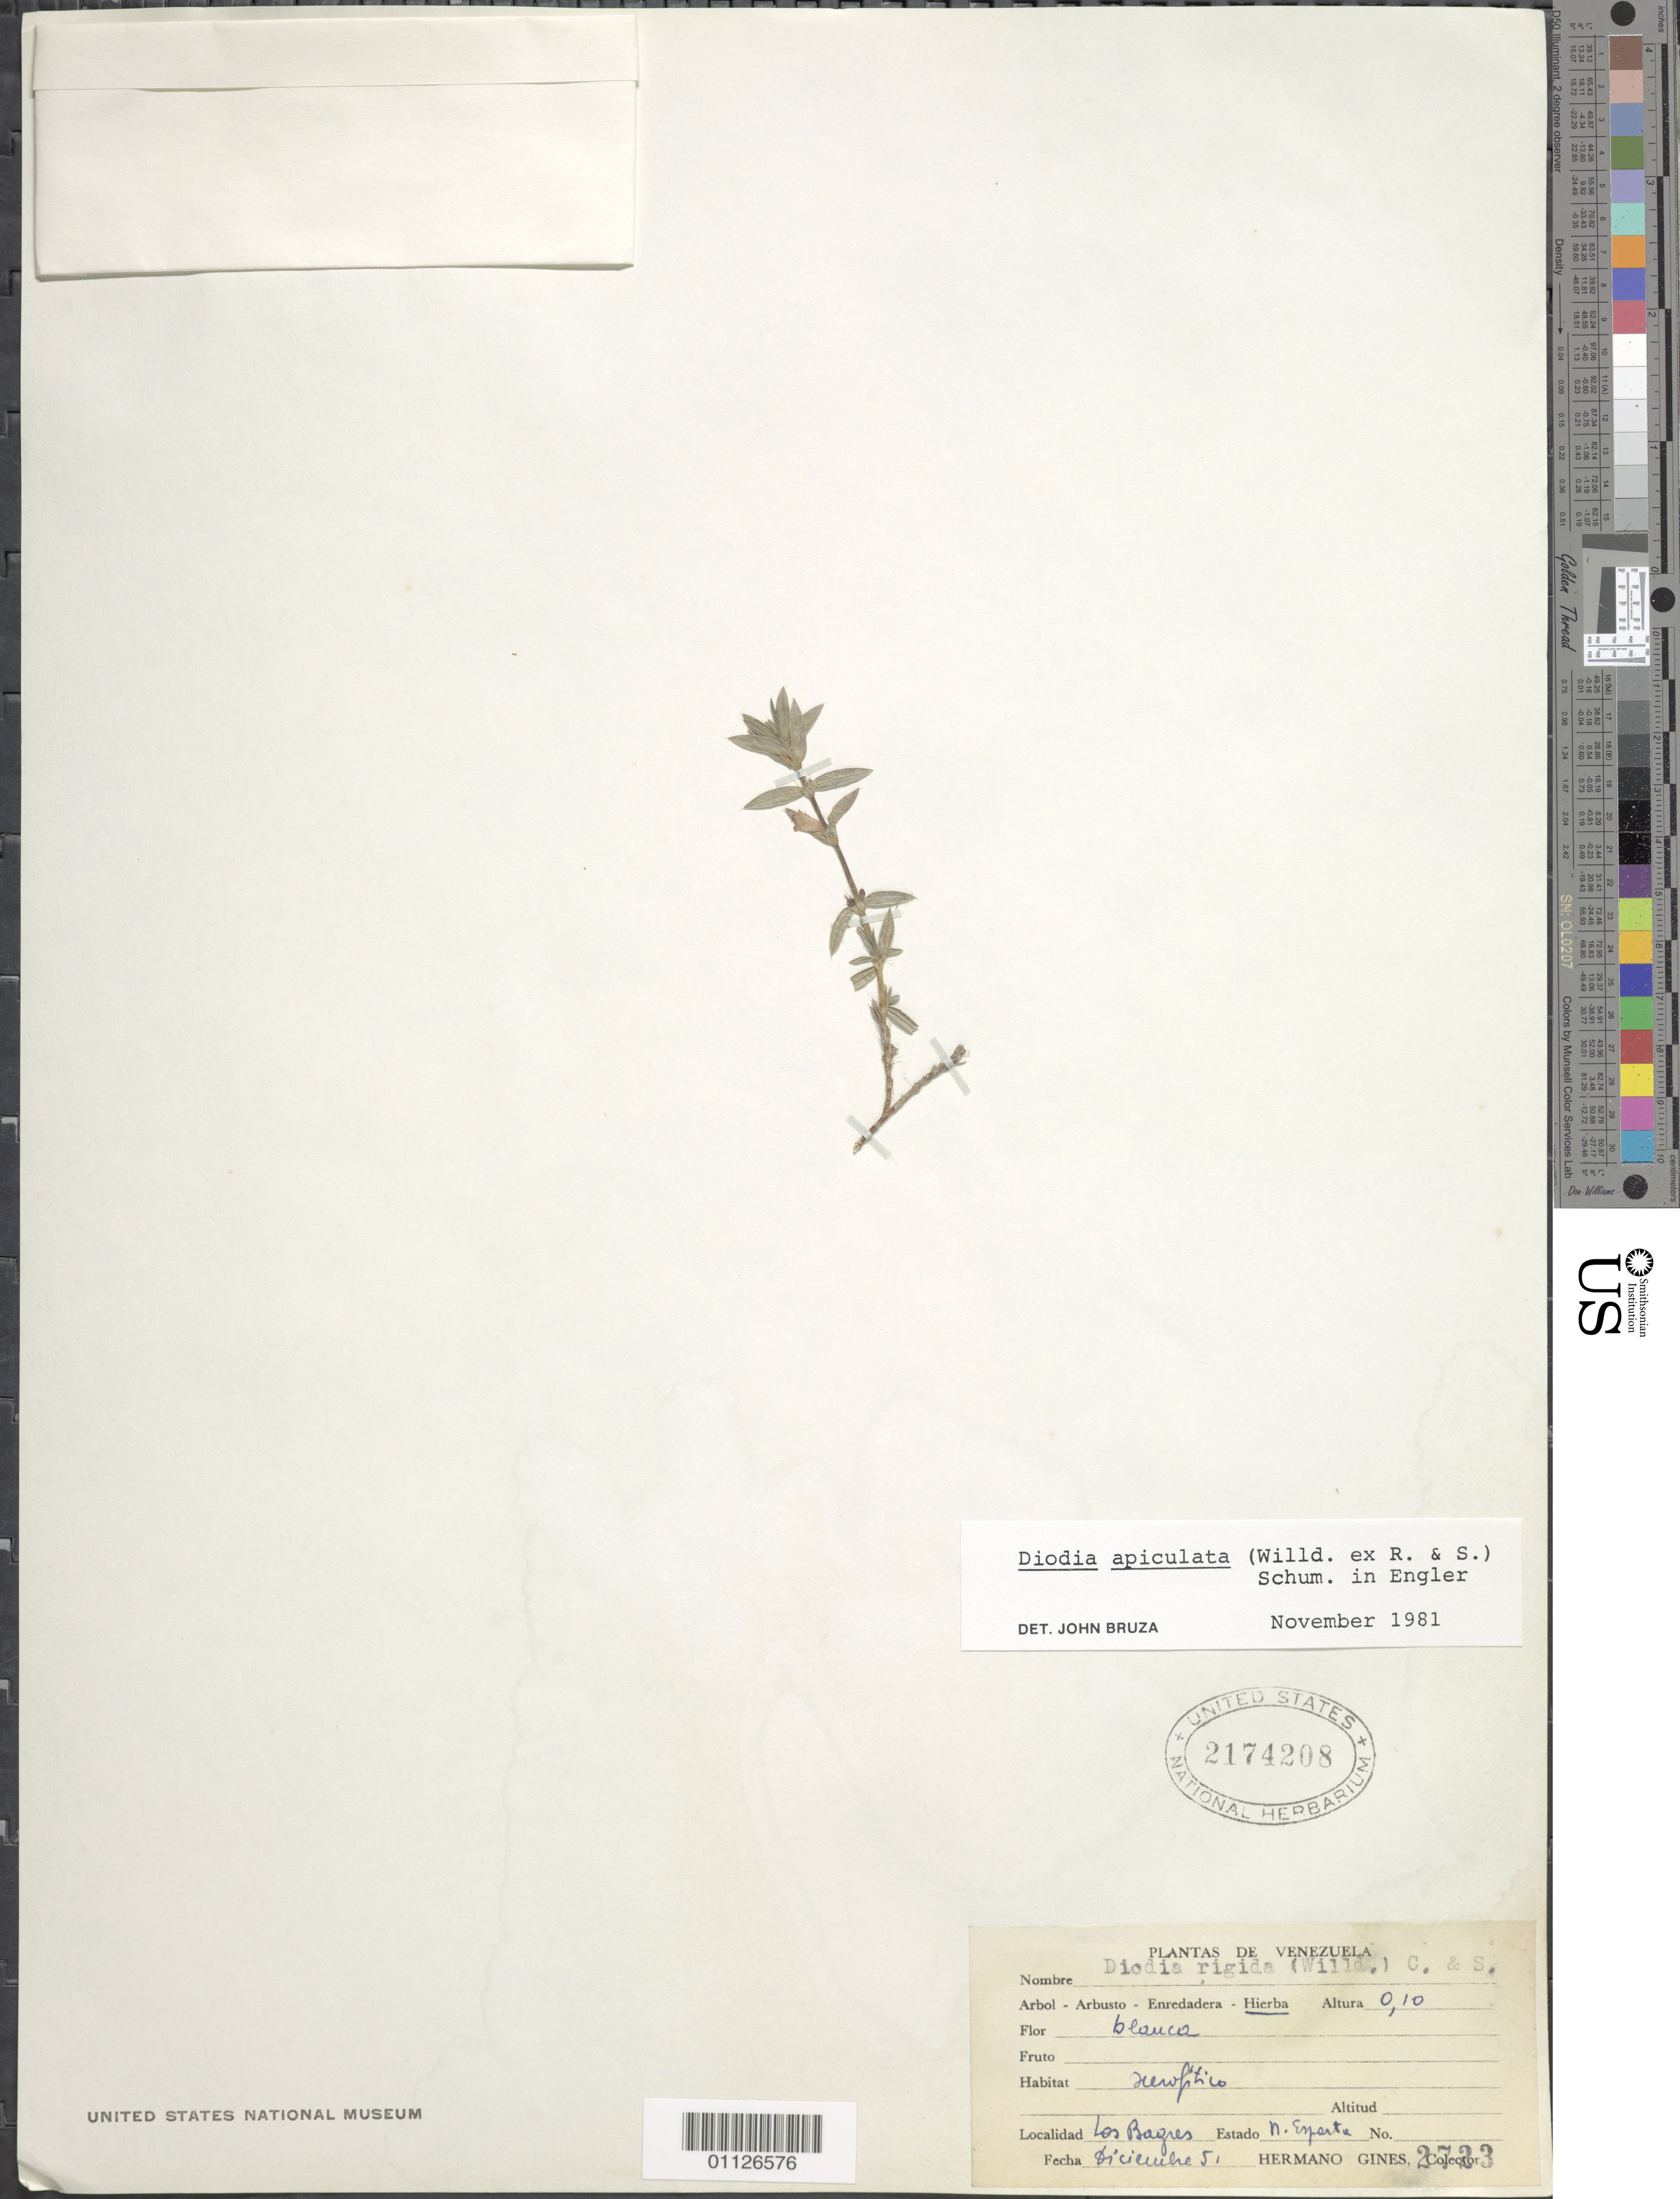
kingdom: Plantae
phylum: Tracheophyta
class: Magnoliopsida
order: Gentianales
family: Rubiaceae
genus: Diodia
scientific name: Diodia apiculata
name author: (Willd. ex Roem. & Schult.) K. Schum.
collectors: Bro. Gines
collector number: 2723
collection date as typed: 01 Dec 1953 to 31 Dec 1953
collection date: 1953-12-01/1953-12-31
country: Venezuela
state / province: Nueva Esparta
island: Margarita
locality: Los Bagres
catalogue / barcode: US 2174208